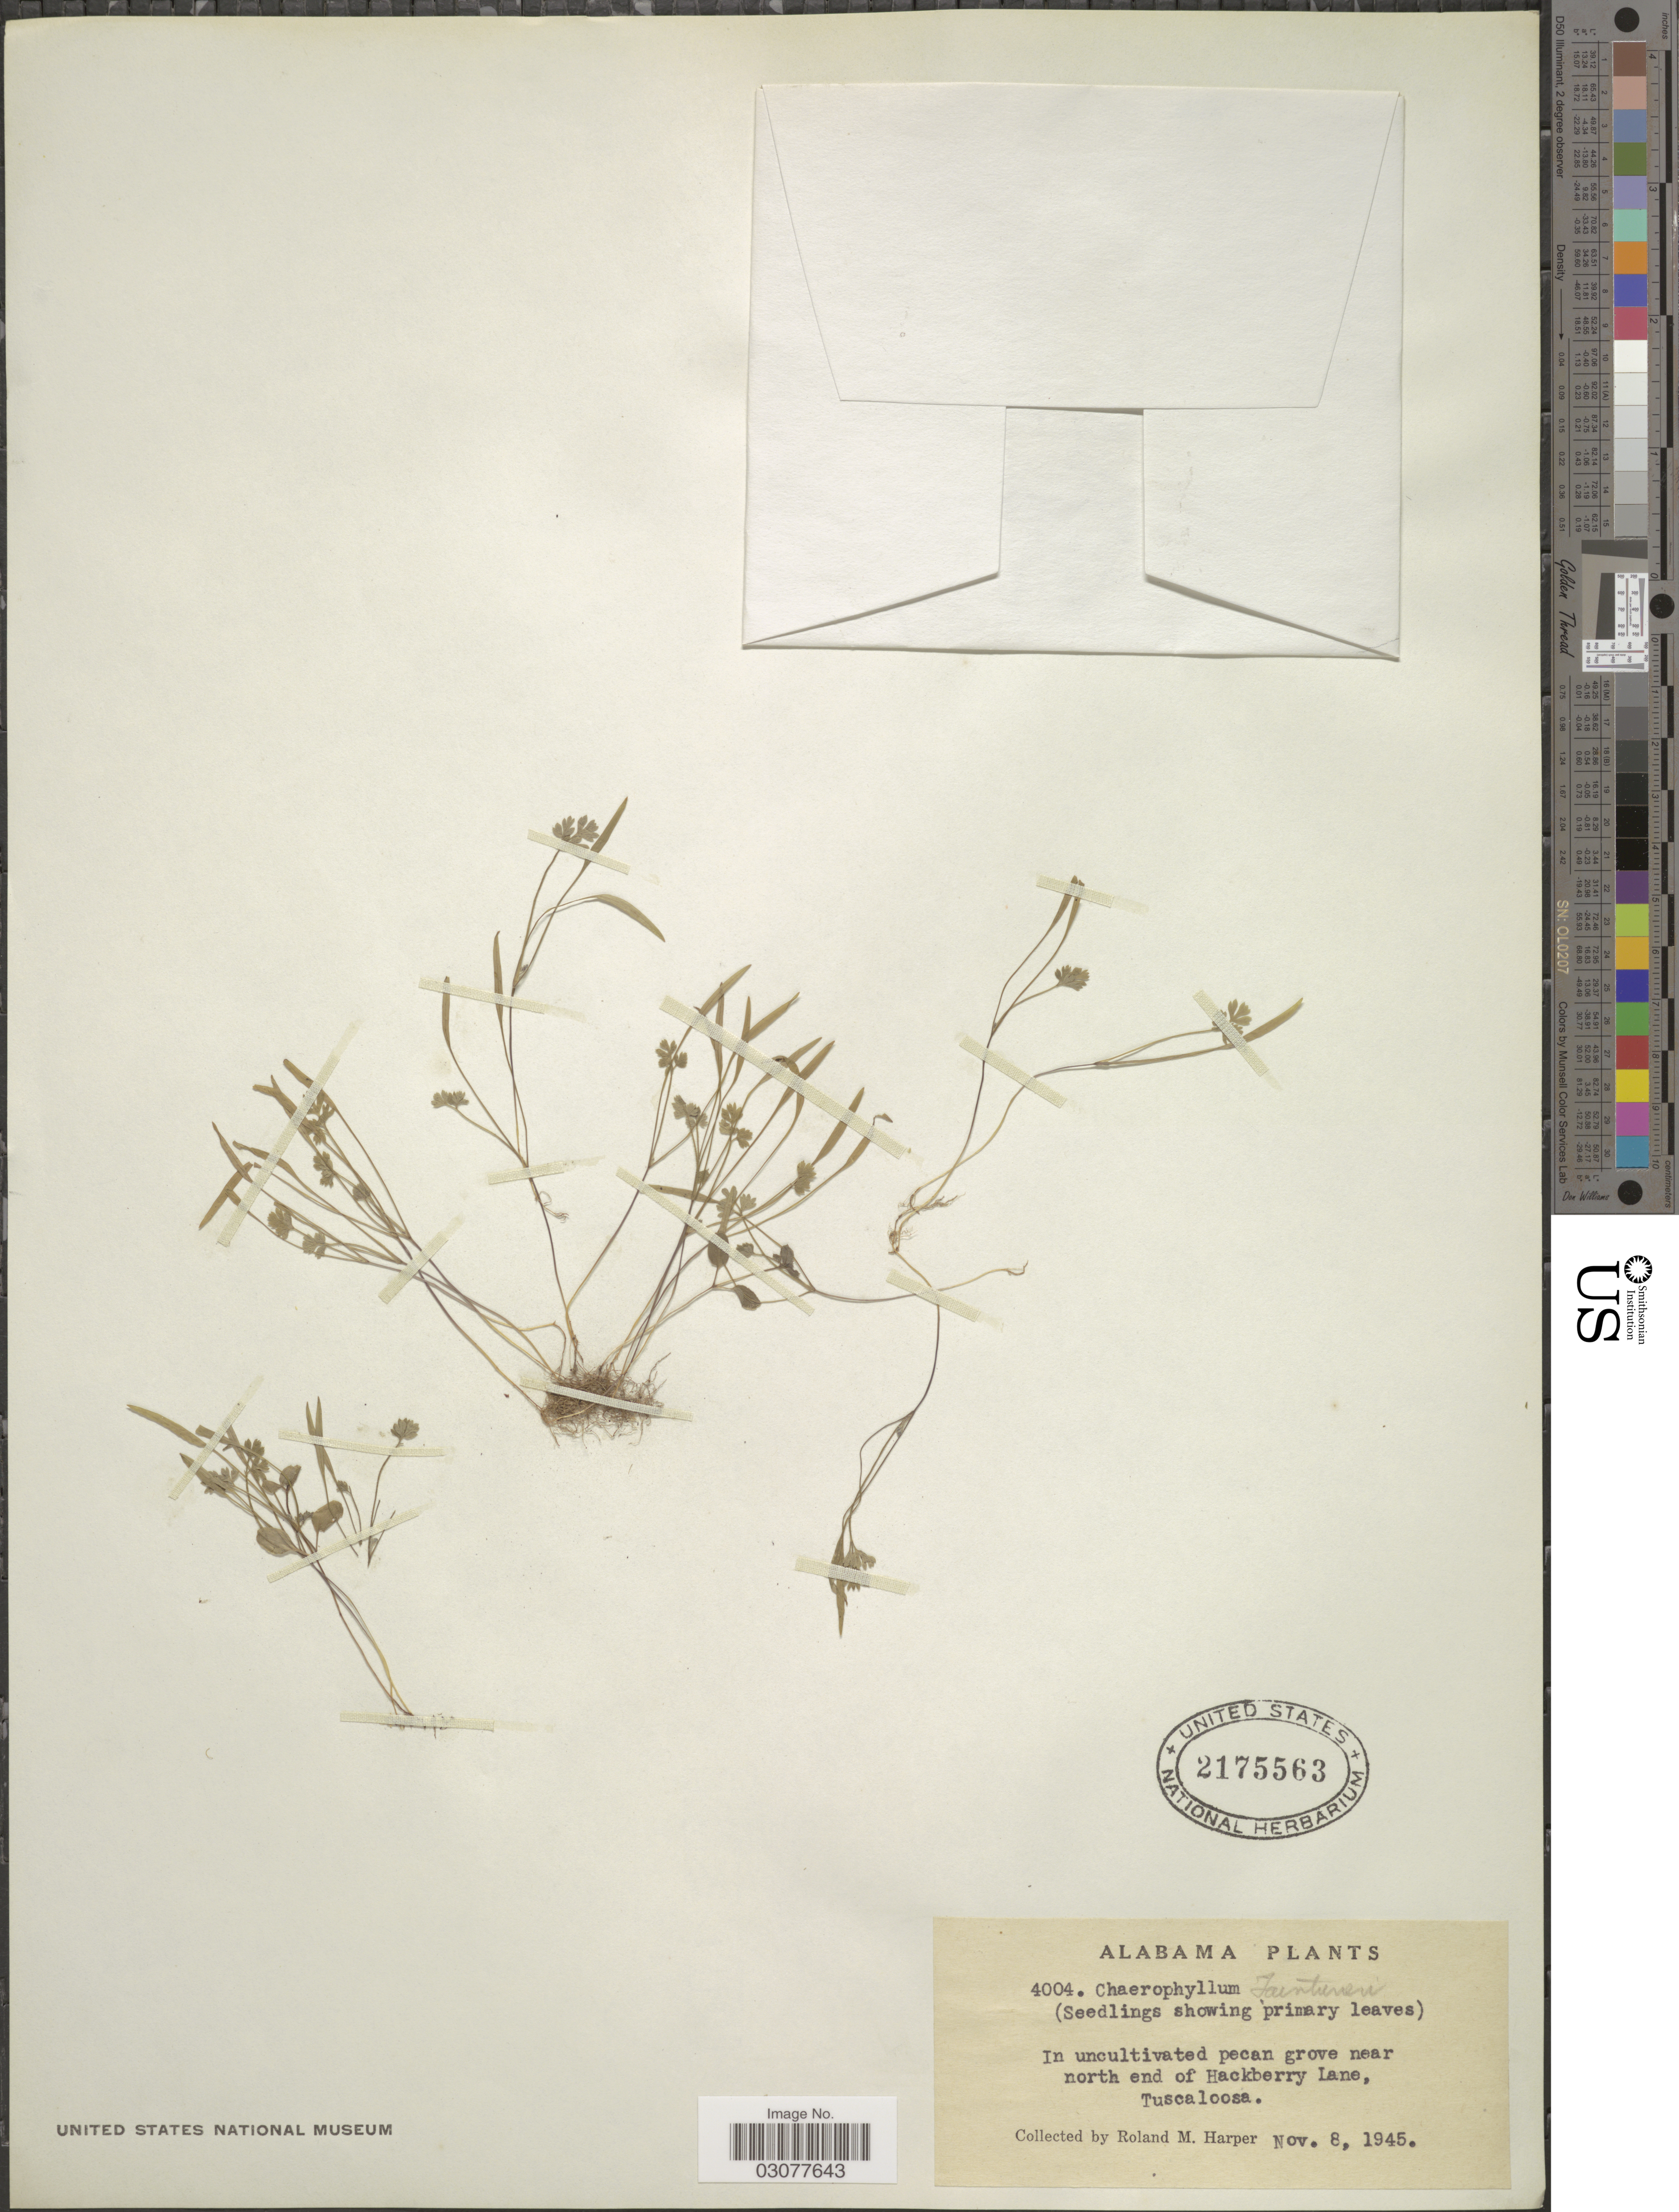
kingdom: Plantae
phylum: Tracheophyta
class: Magnoliopsida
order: Apiales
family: Apiaceae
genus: Chaerophyllum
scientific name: Chaerophyllum tainturieri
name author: Hook.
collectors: R. M. Harper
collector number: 4004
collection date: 1945-11-08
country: United States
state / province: Alabama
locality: In uncultivated pecan grove near north end of Hackberry Lane, Tuscaloosa.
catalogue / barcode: US 2175563